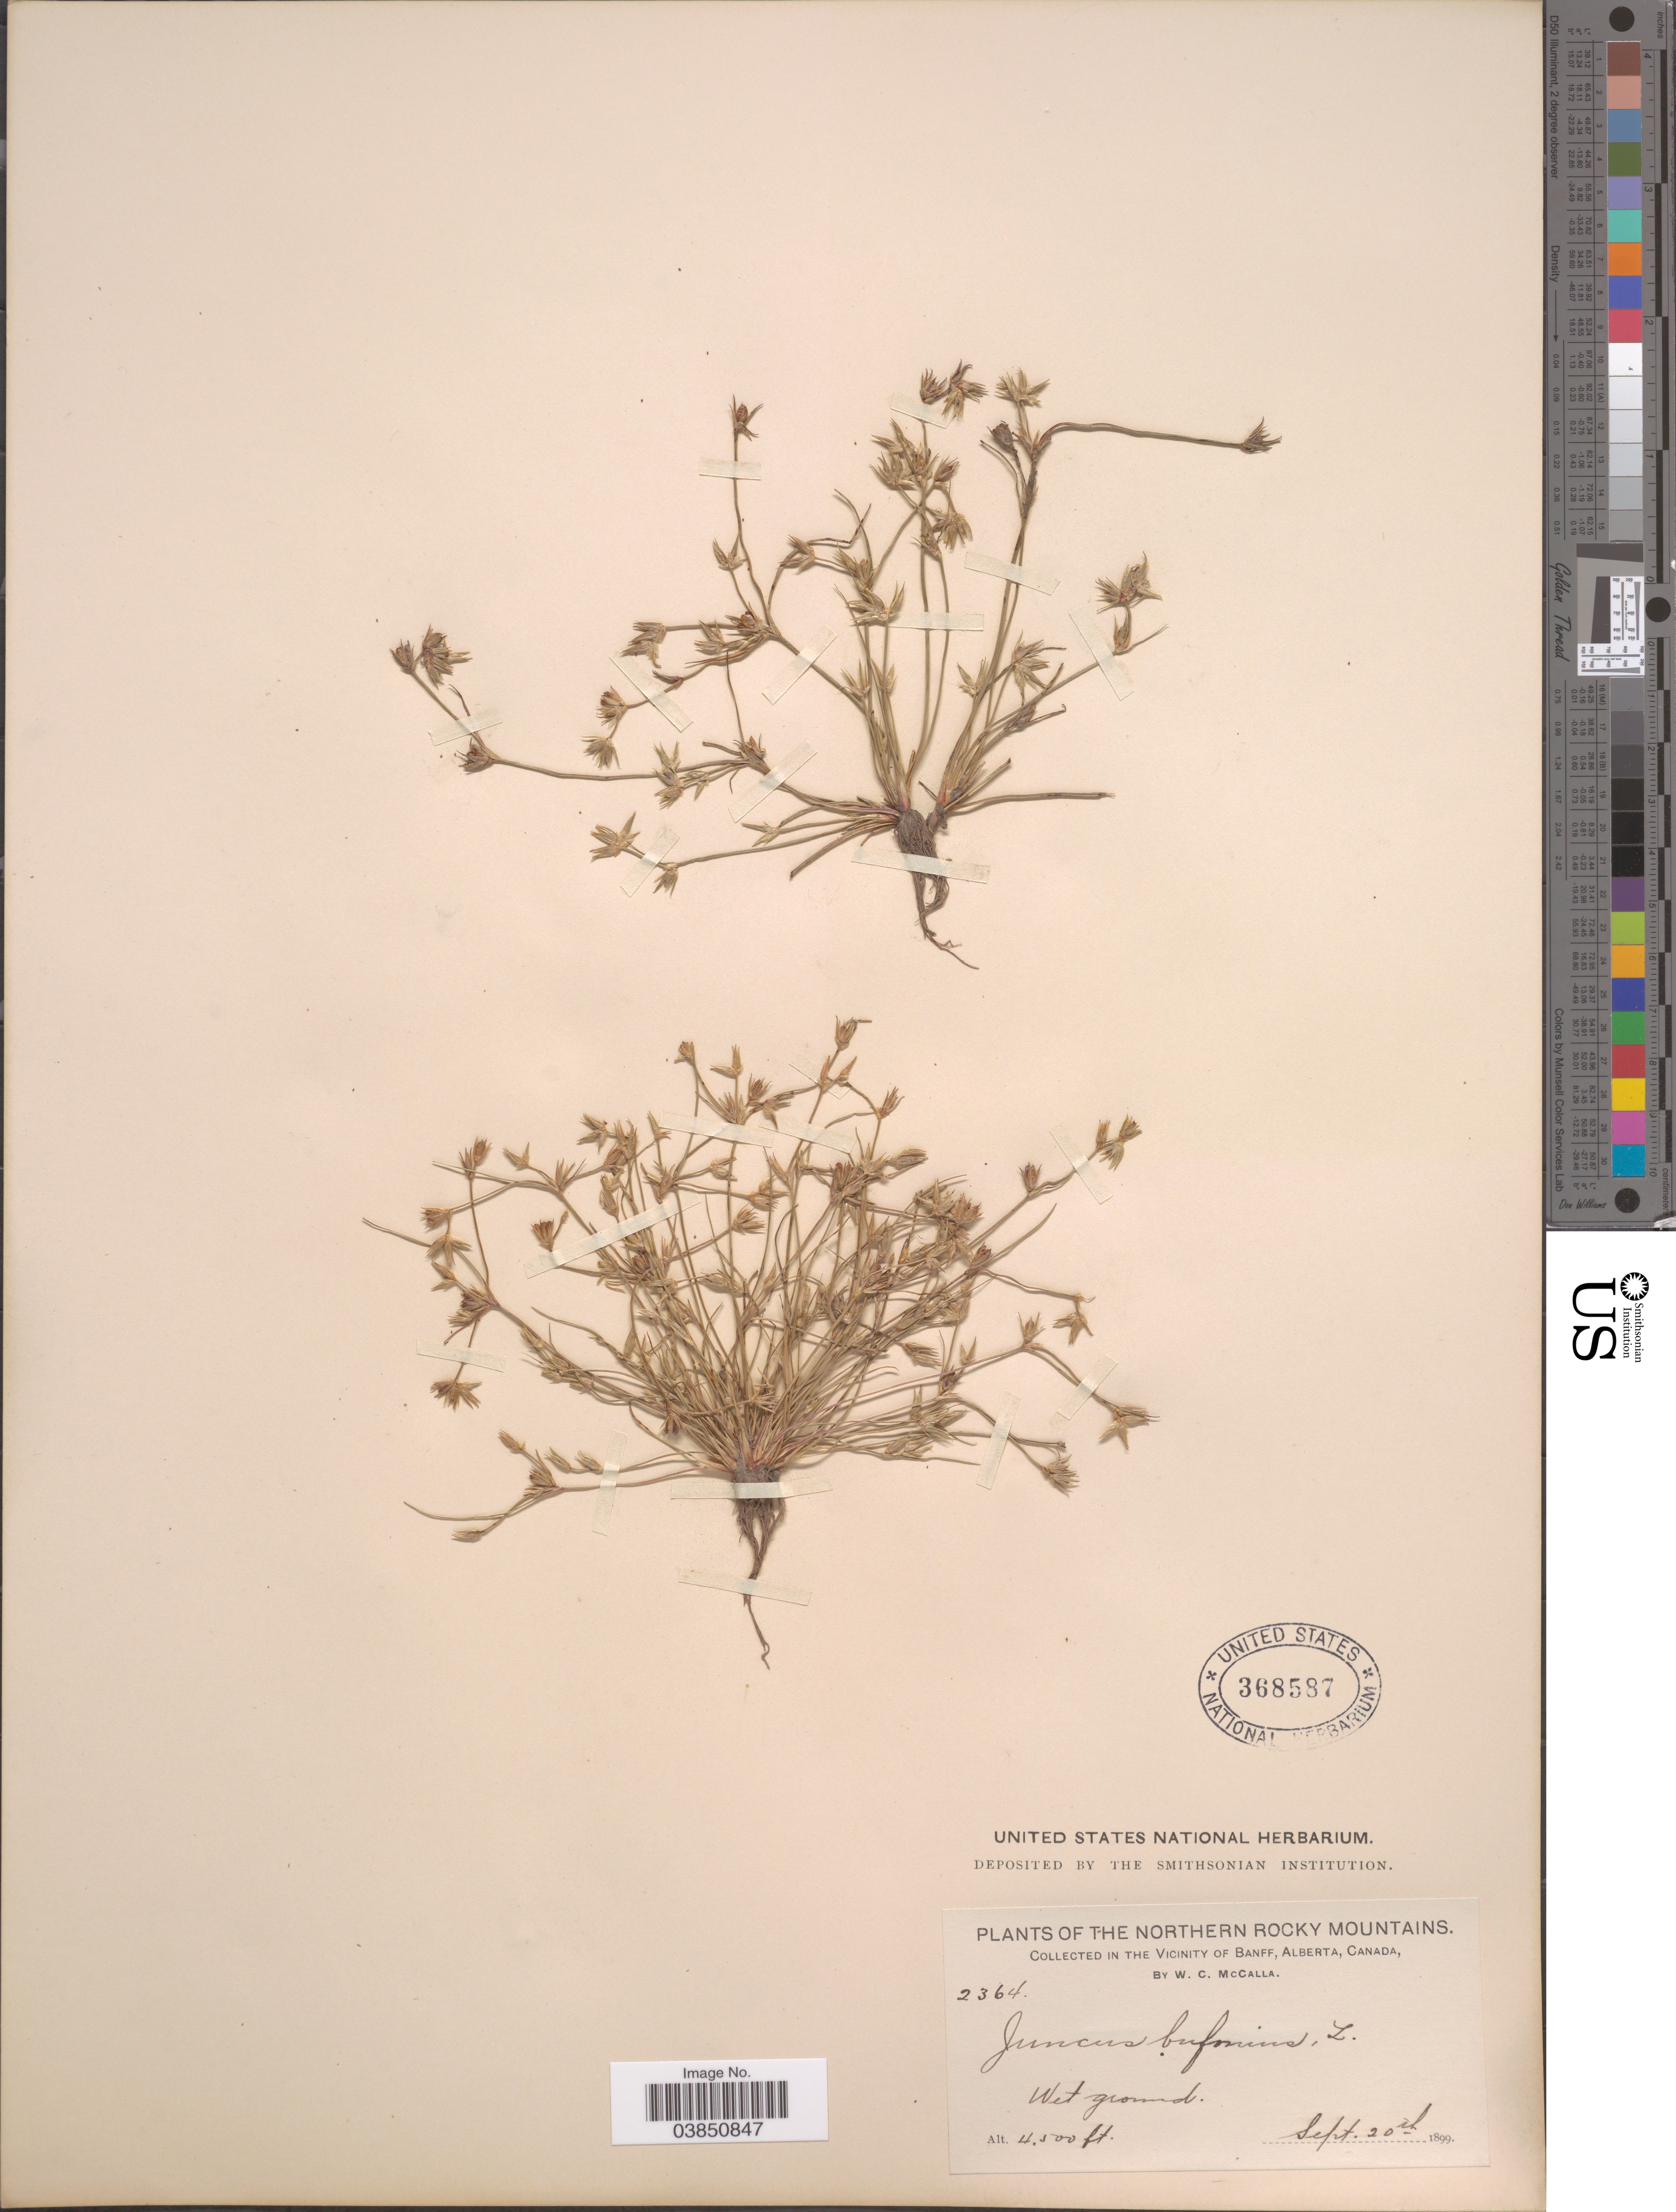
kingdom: Plantae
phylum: Tracheophyta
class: Liliopsida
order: Poales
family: Juncaceae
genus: Juncus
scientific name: Juncus bufonius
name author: L.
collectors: W. McCalla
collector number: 2364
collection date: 1899-09-20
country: Canada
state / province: Alberta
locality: The Northern Rocky Mountains. In the Vicinity of Banff.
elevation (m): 1372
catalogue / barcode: US 368587